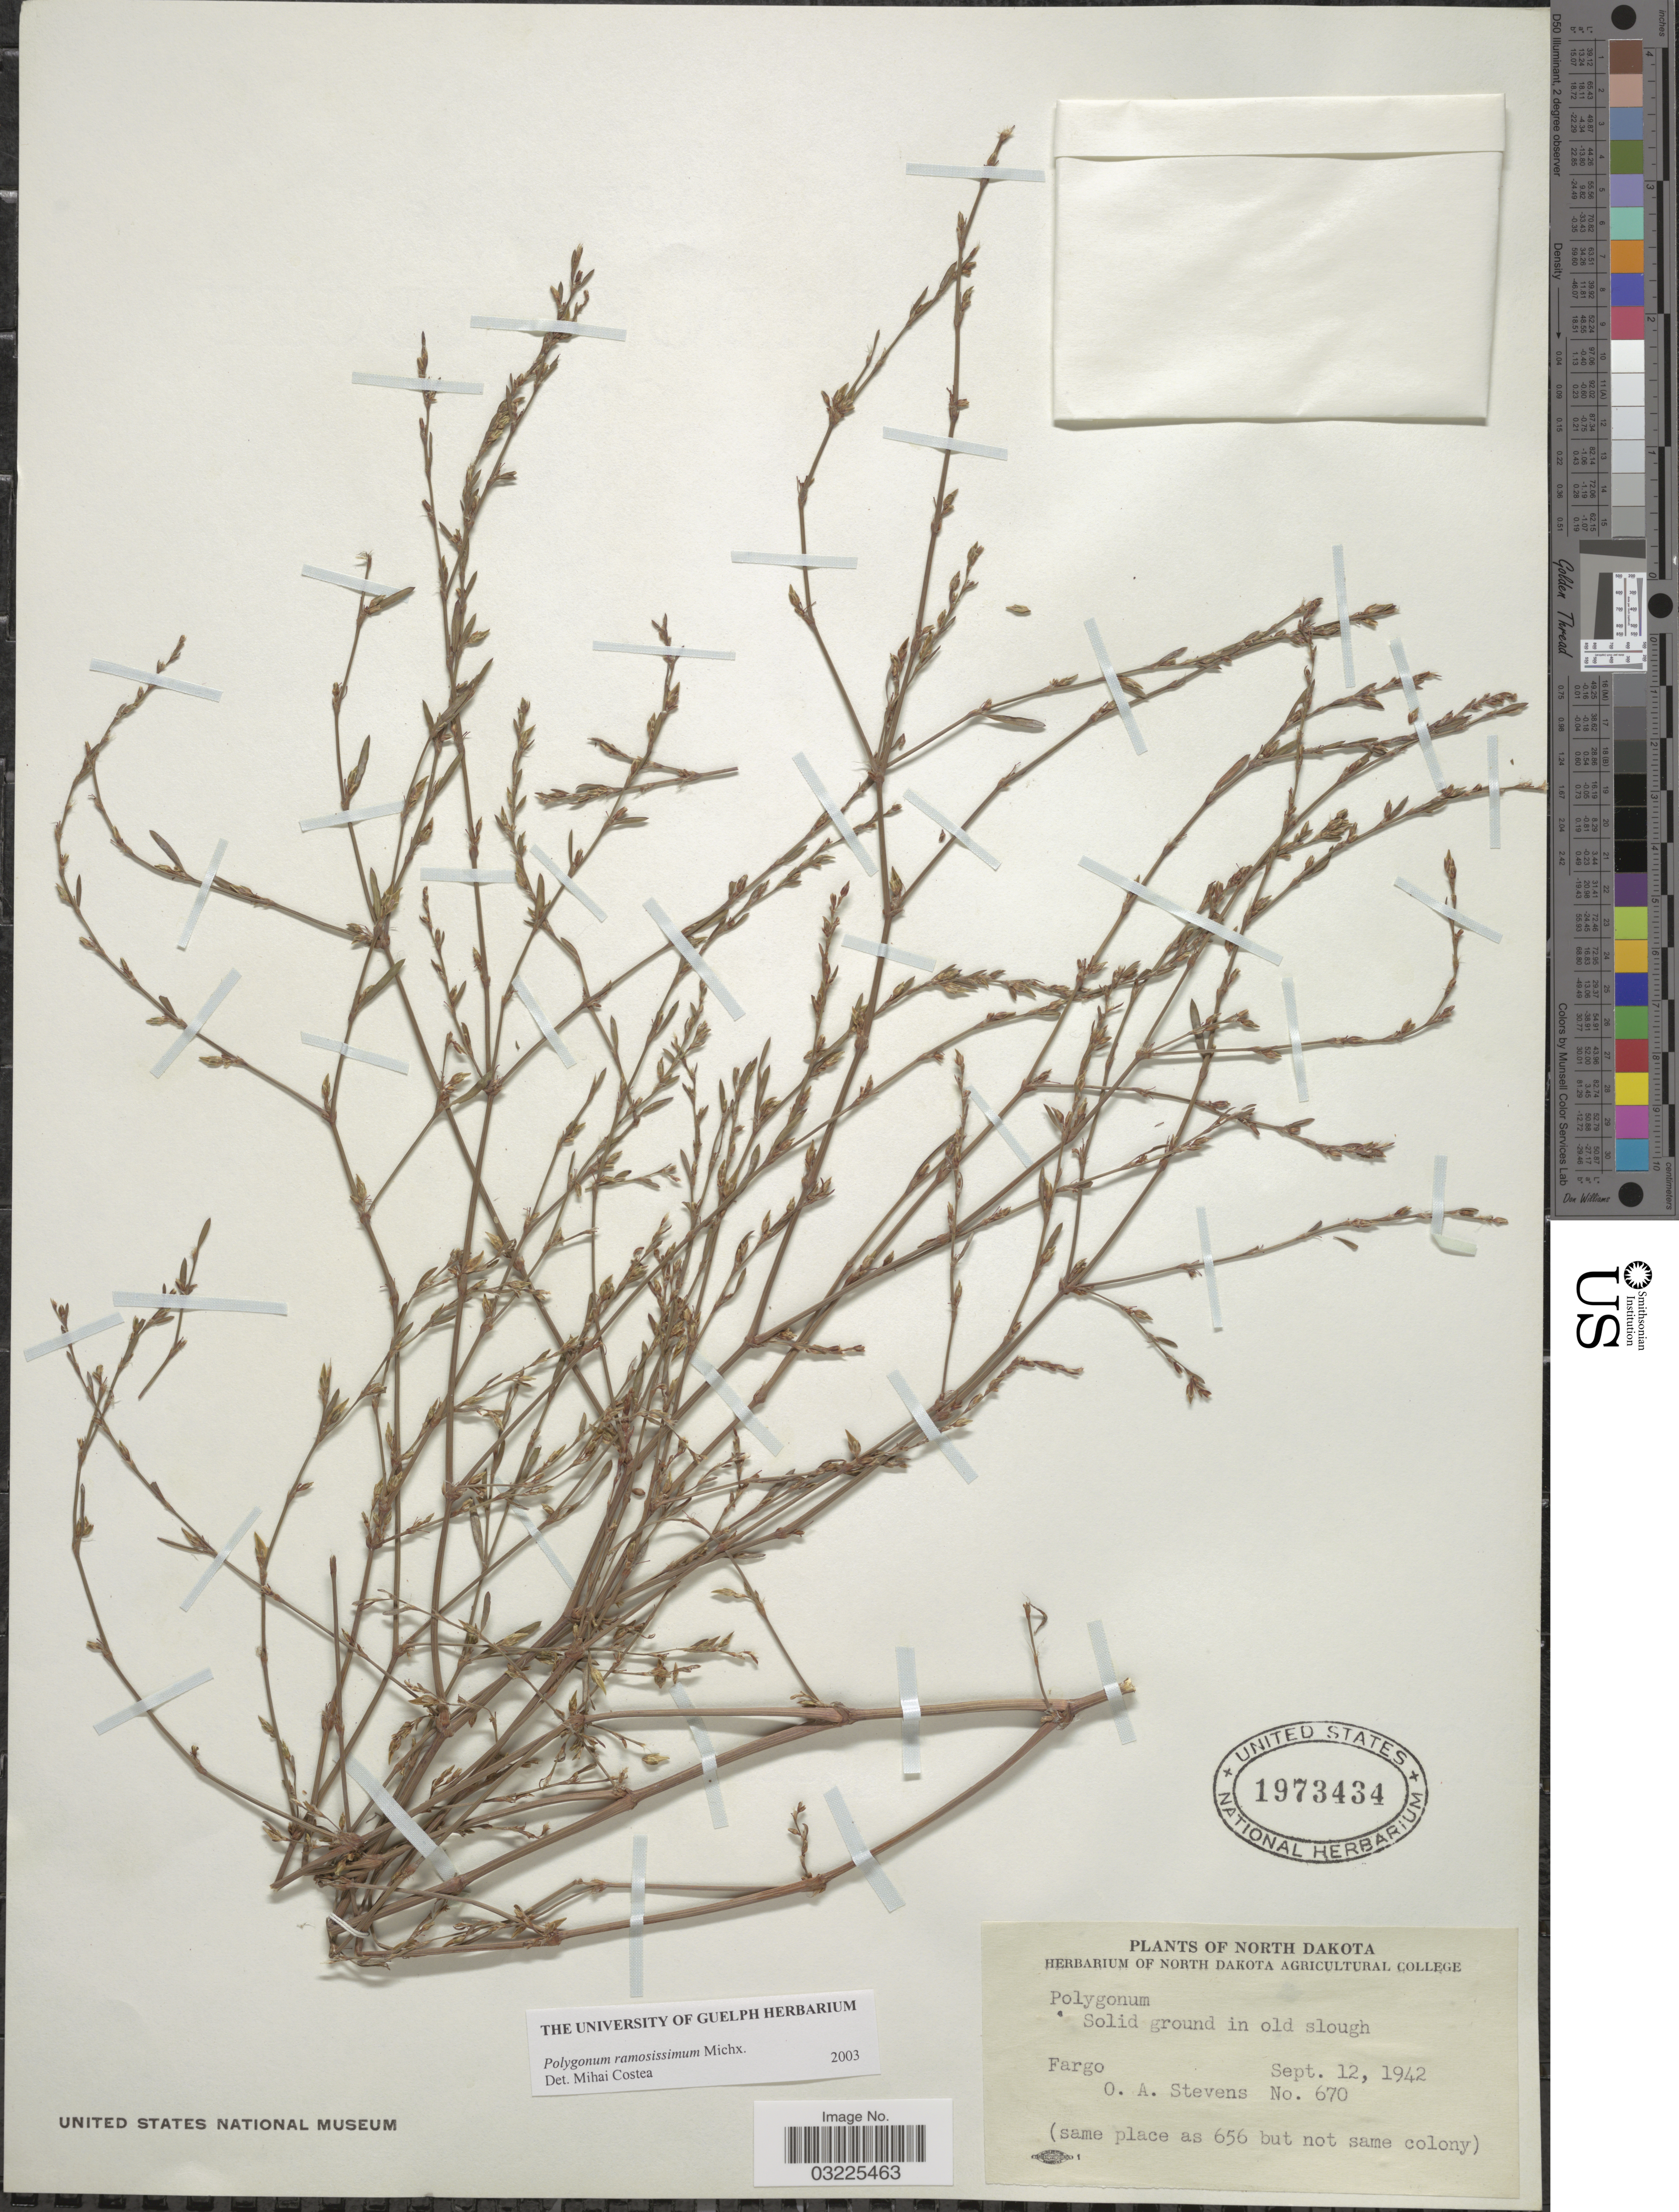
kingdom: Plantae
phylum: Tracheophyta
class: Magnoliopsida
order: Caryophyllales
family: Polygonaceae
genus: Polygonum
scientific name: Polygonum ramosissimum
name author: Michx.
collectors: O. A. Stevens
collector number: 670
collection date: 1942-09-12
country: United States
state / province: North Dakota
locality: Solid ground in old slough. Fargo.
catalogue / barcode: US 1973434